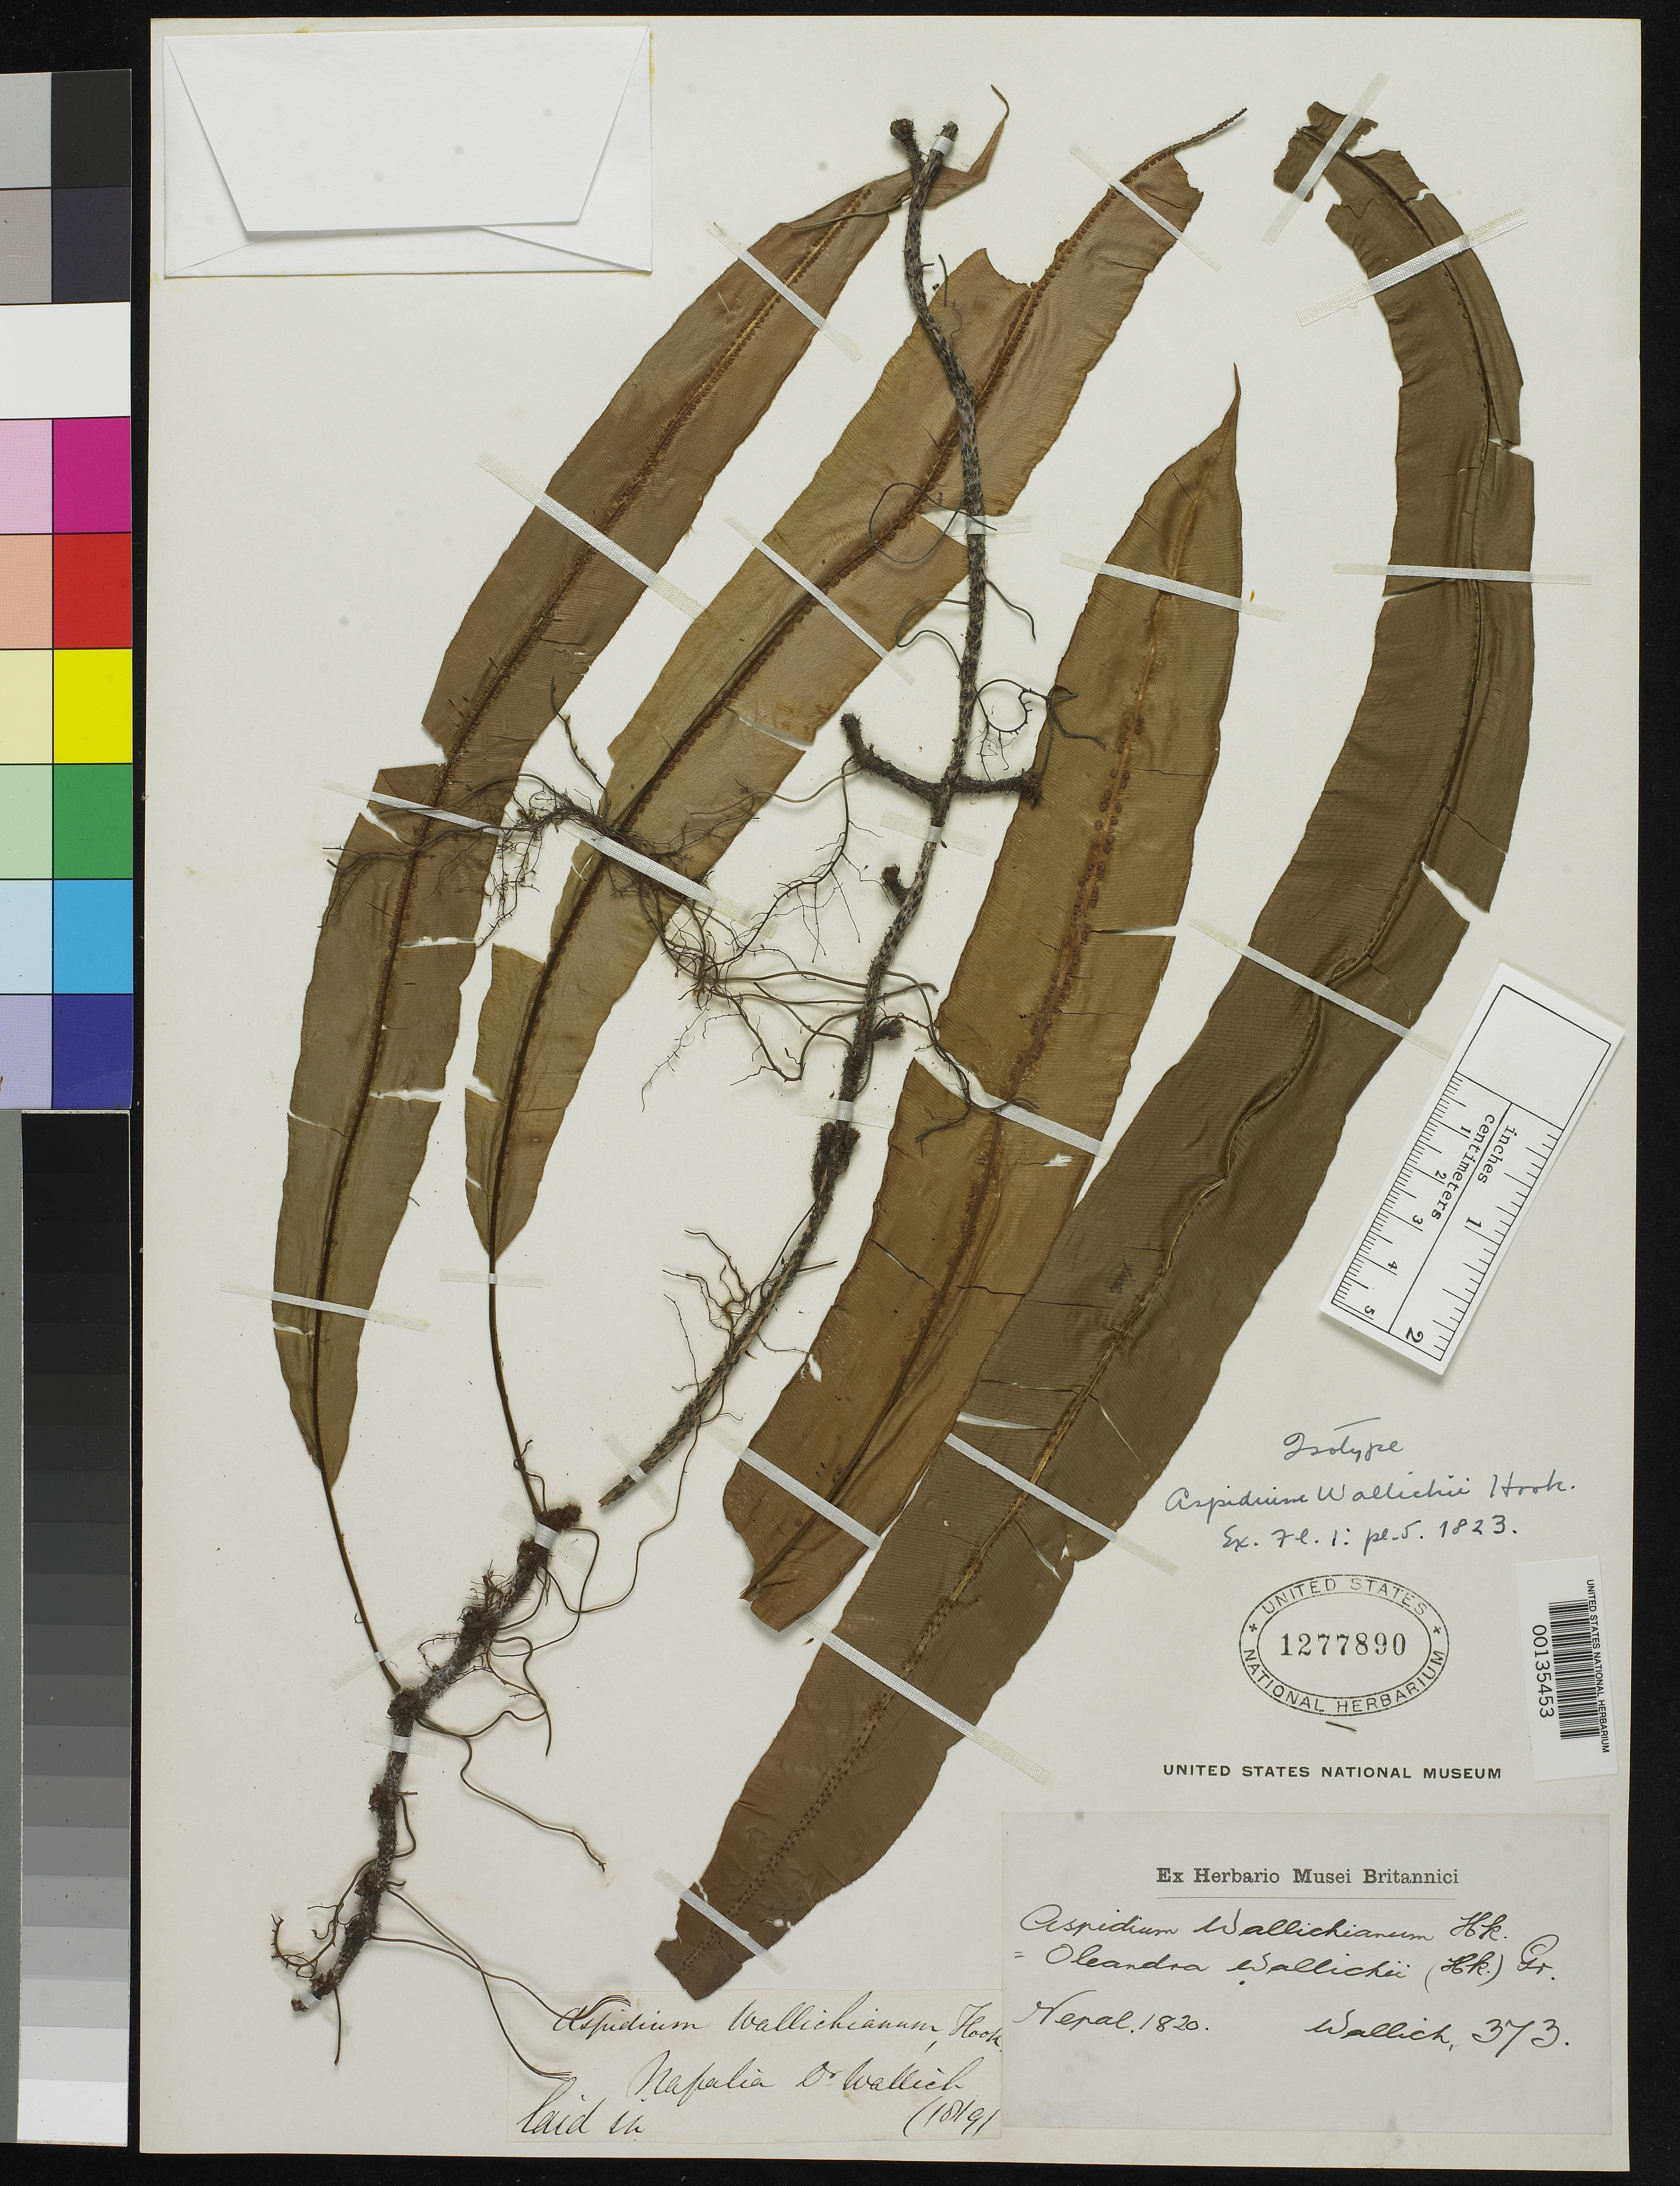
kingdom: Plantae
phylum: Tracheophyta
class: Polypodiopsida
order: Polypodiales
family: Tectariaceae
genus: Aspidium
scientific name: Aspidium wallichii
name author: Hook.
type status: Type Collection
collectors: N. Wallich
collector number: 373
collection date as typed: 1820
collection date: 1820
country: Nepal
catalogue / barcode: US 1277890